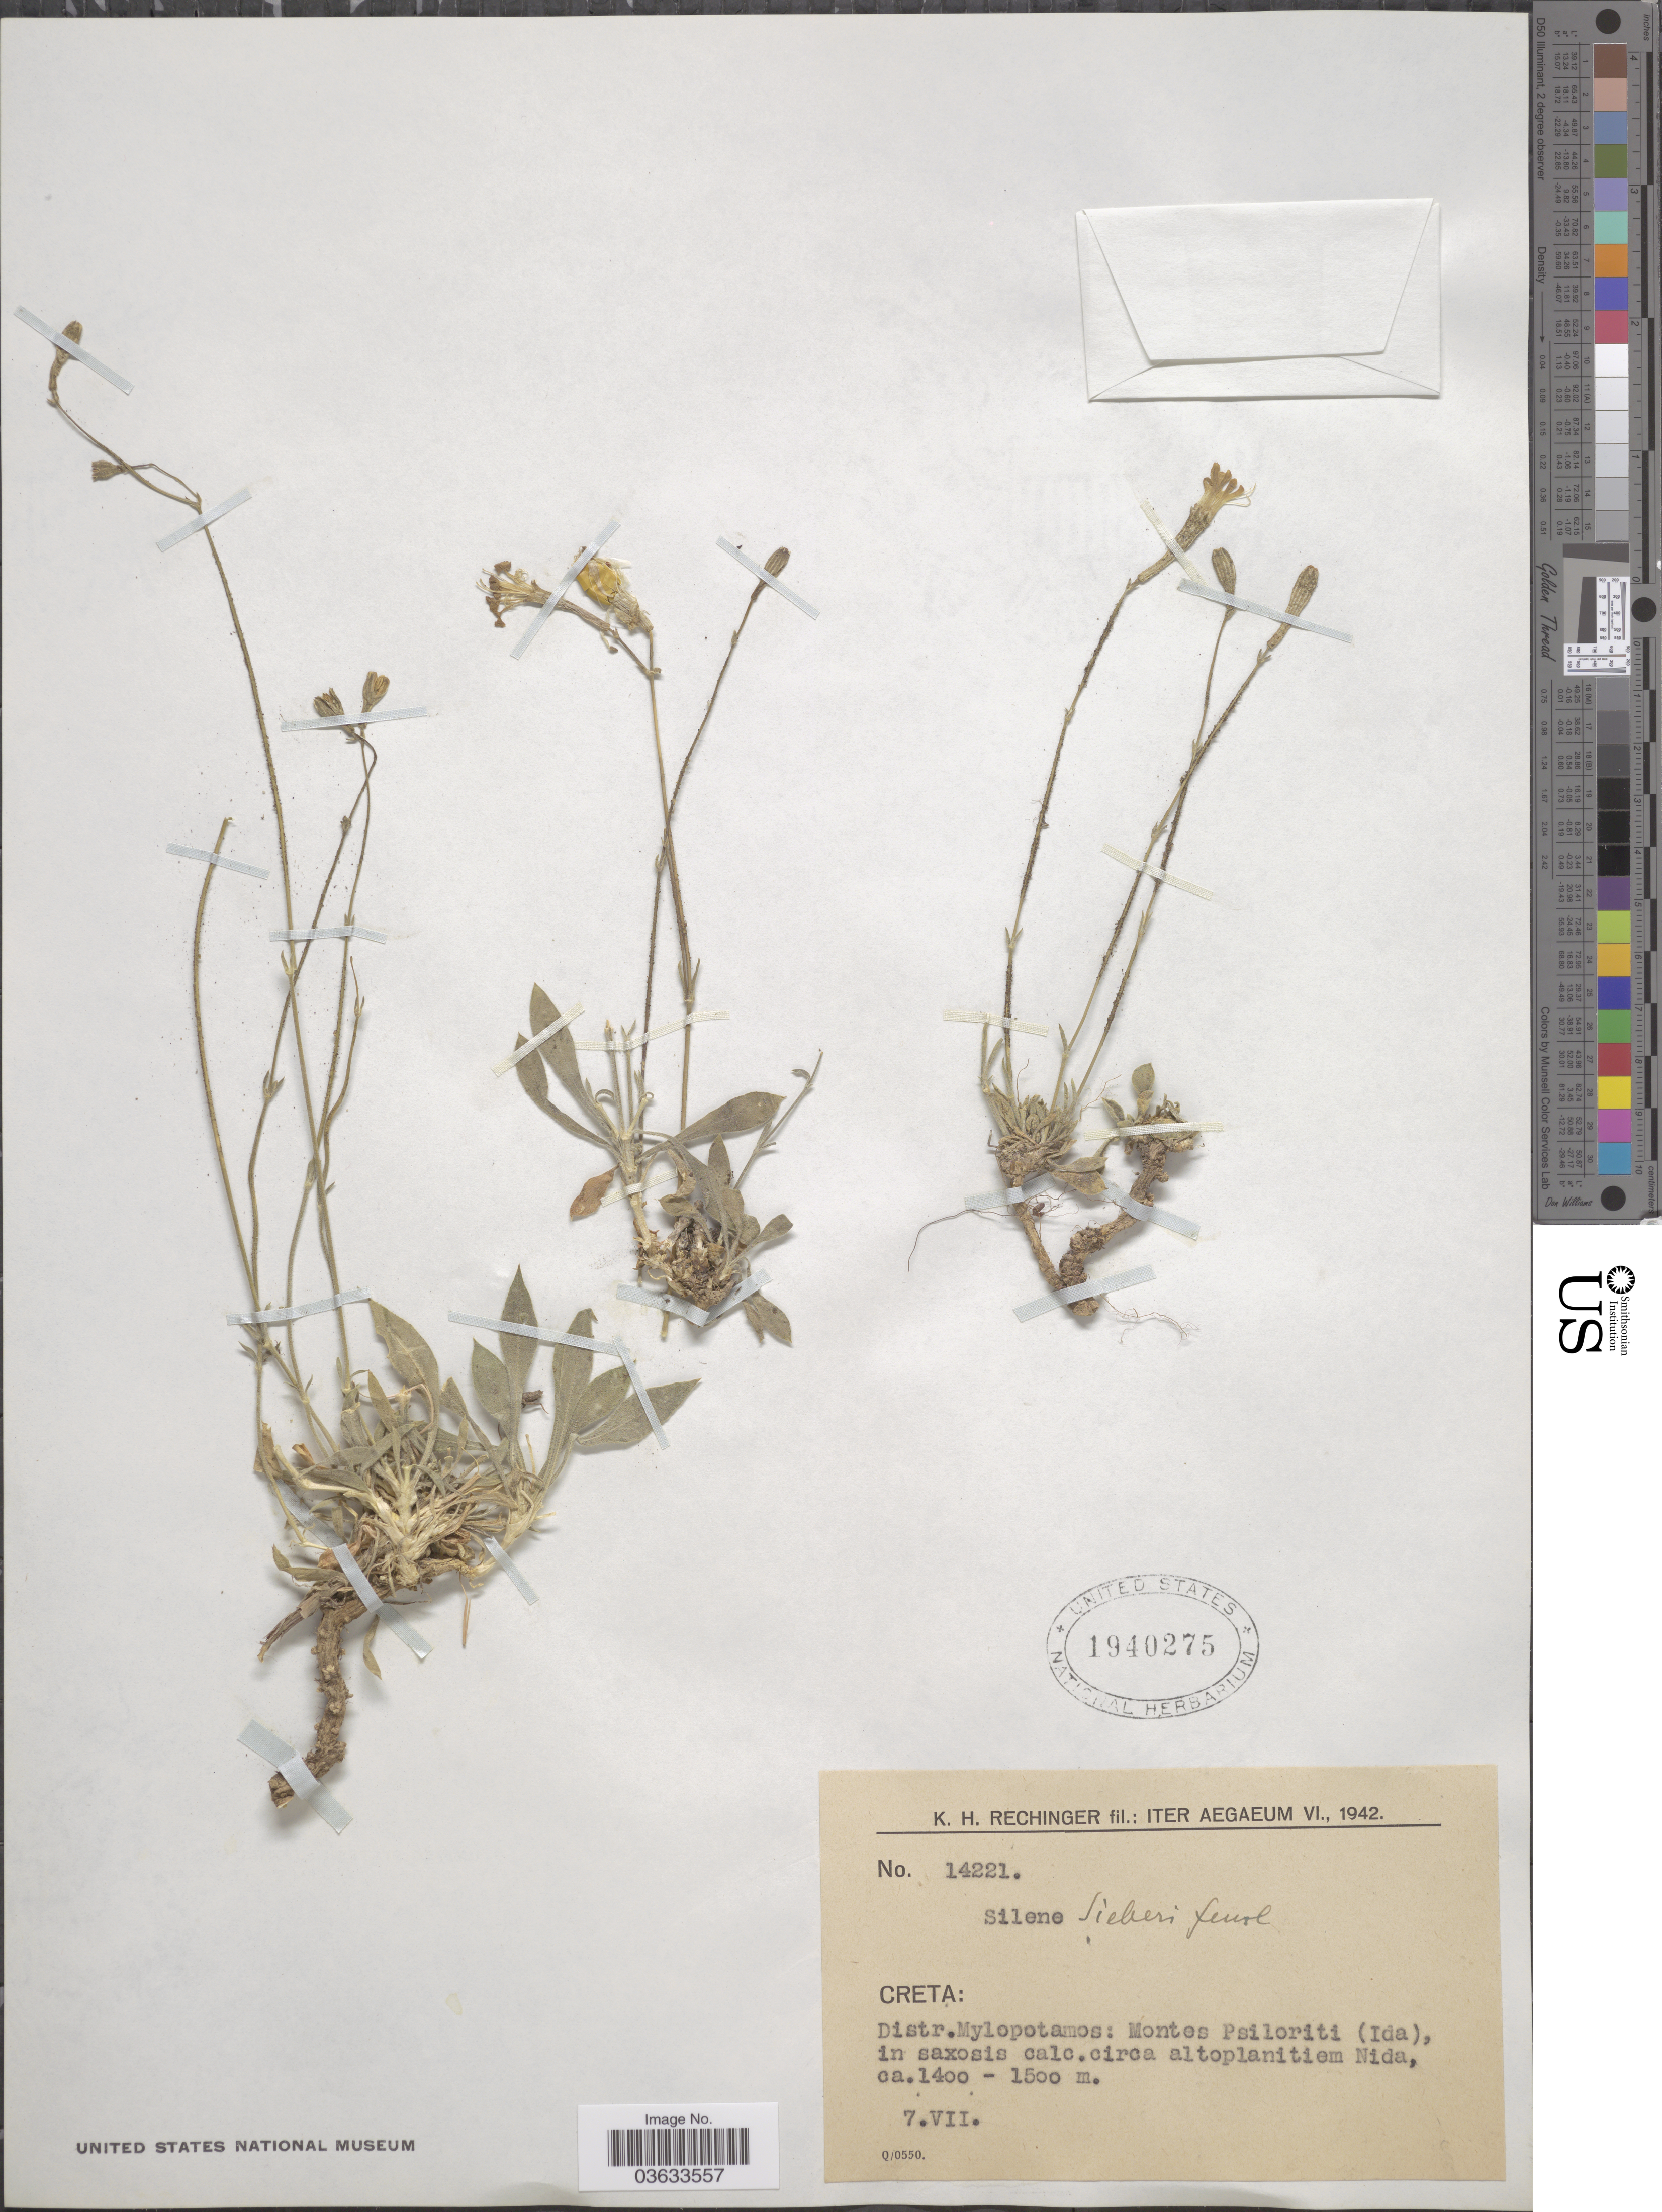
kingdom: Plantae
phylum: Tracheophyta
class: Magnoliopsida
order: Caryophyllales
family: Caryophyllaceae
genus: Silene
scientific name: Silene sieberi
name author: Fenzl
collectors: K. H. Rechinger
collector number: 14221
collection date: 1942-07-07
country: Greece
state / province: Crete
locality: Iter Aegæum. Creta: Distr. Mylopotamos: Montes Psiloriti (Ida), in saxosis calc. circa altoplanitiem Nida.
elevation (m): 1400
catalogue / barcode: US 1940275